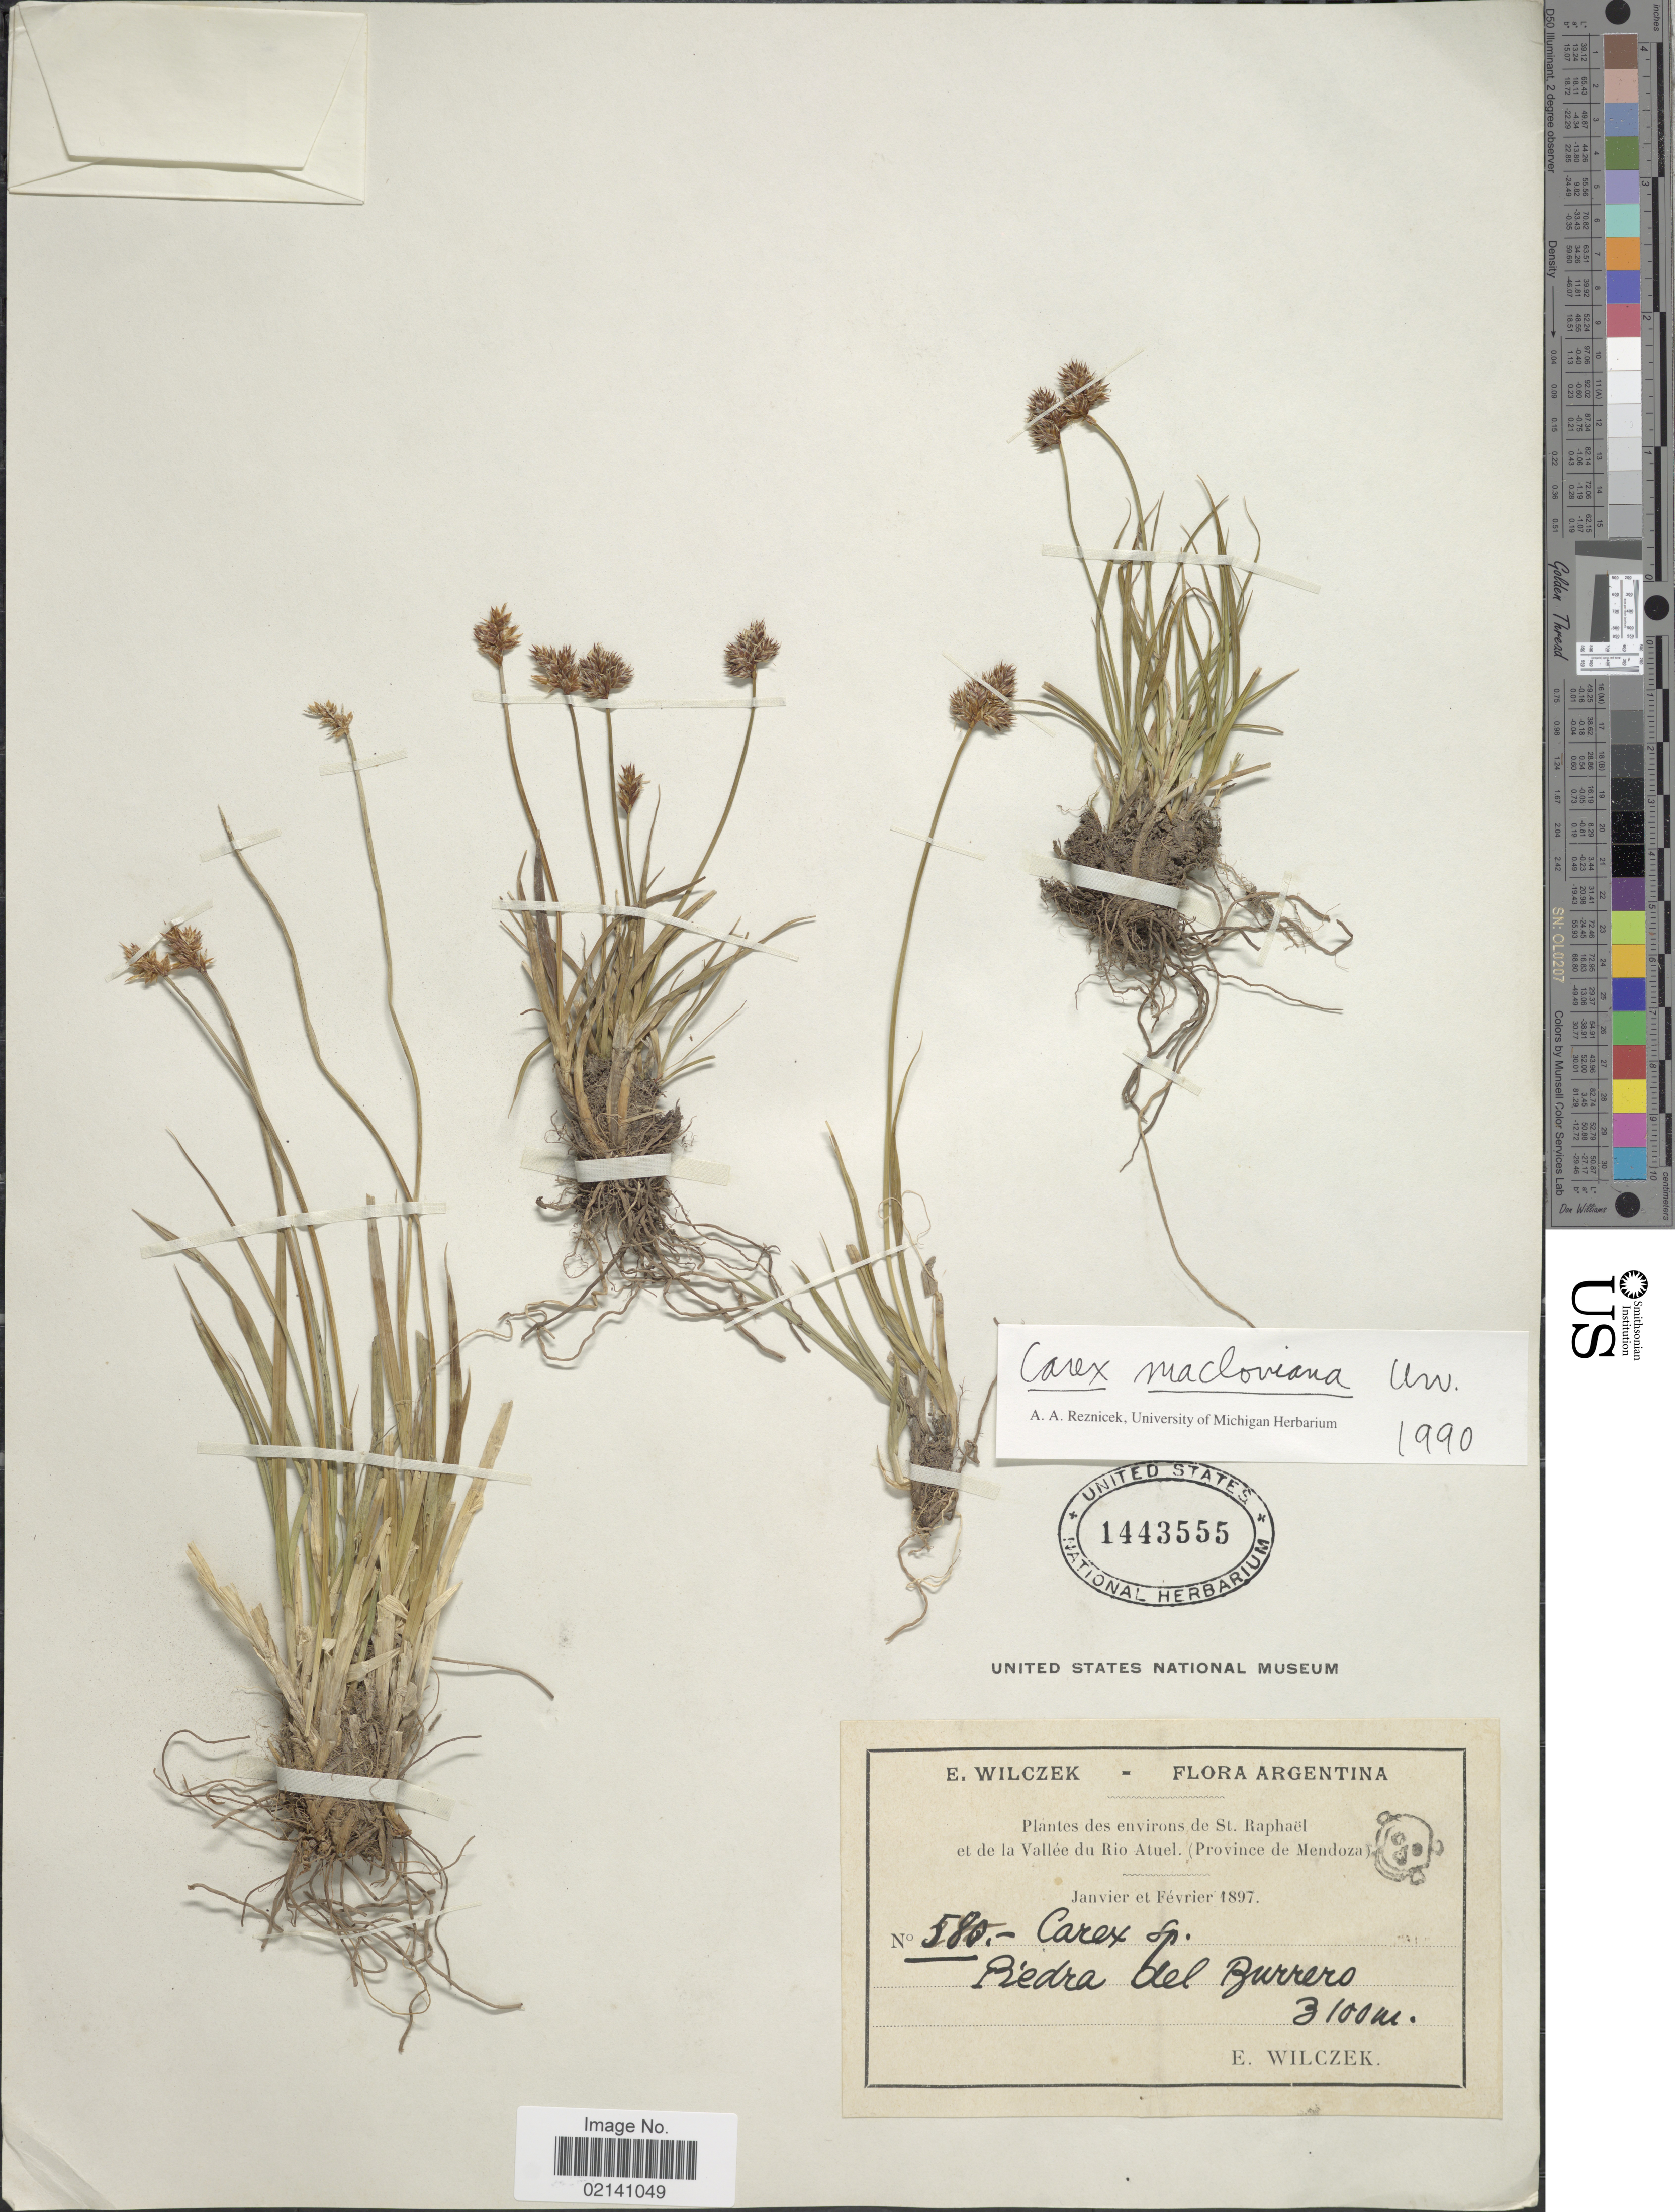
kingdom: Plantae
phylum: Tracheophyta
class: Liliopsida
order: Poales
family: Cyperaceae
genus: Carex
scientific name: Carex macloviana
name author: d'Urv.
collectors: E. Wilczek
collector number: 580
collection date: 1897-01/1897-02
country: Argentina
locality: Piedra del Burrero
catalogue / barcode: US 1443555